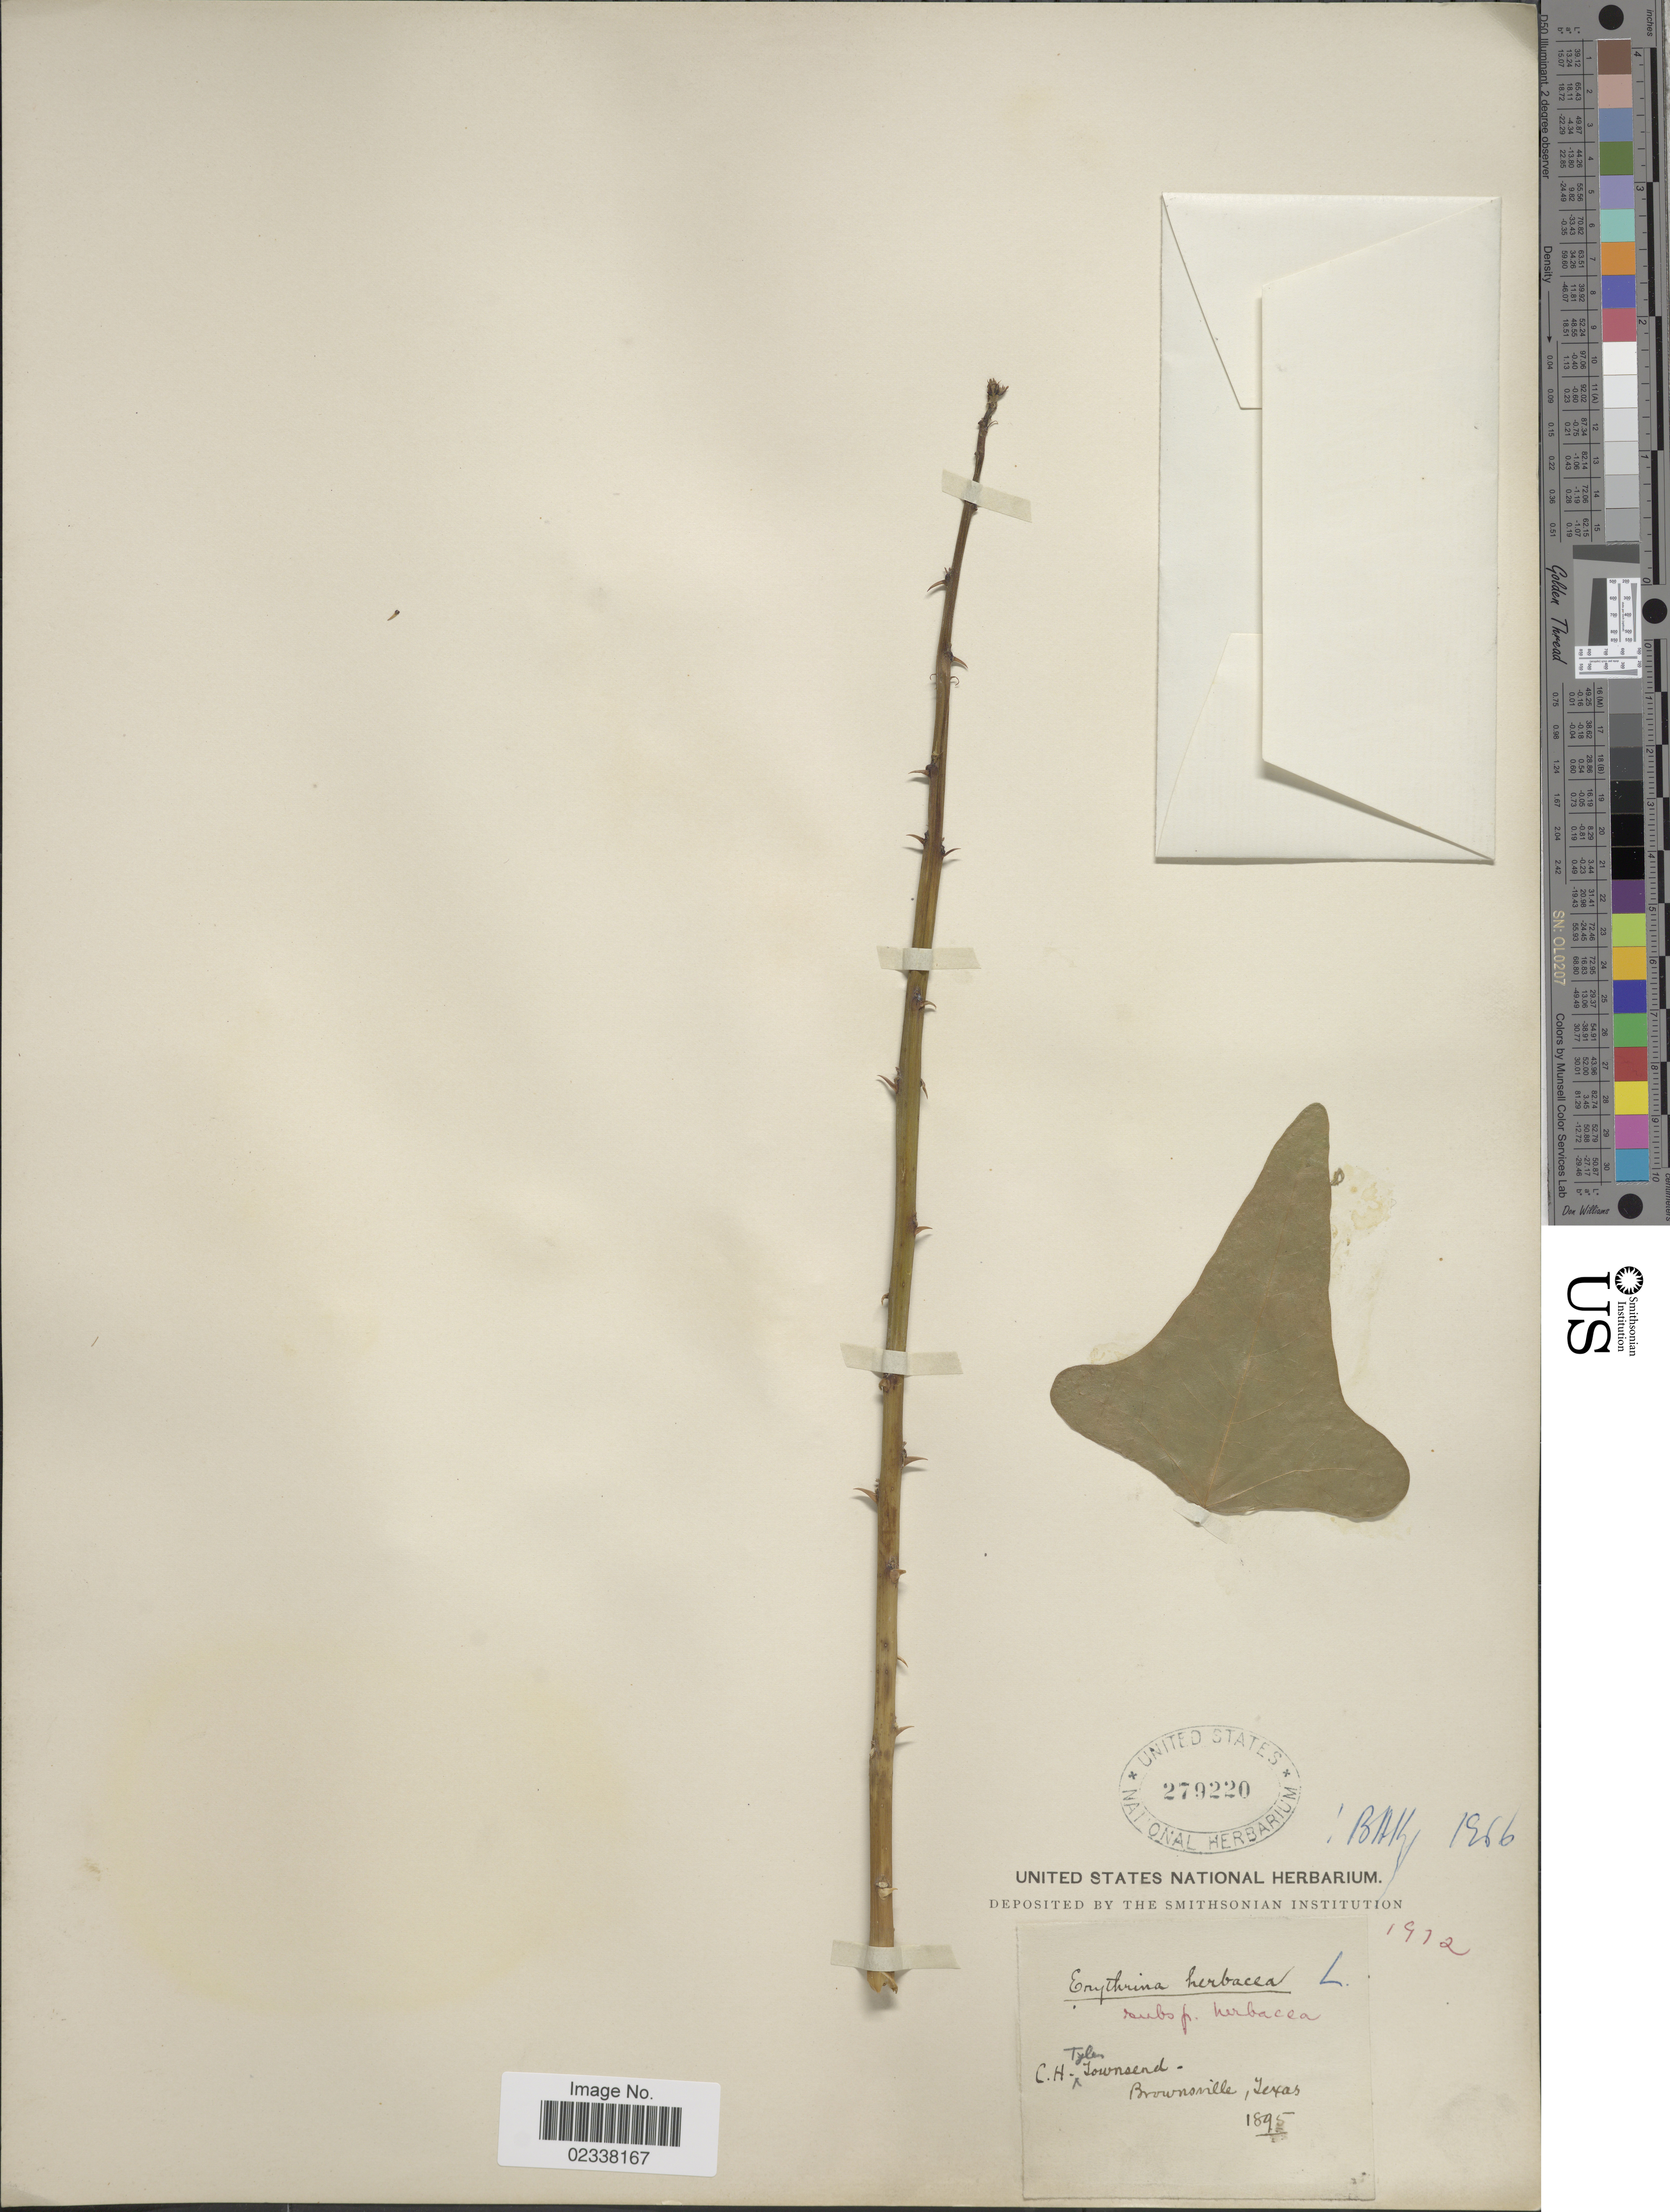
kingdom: Plantae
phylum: Tracheophyta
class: Magnoliopsida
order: Fabales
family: Fabaceae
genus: Erythrina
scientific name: Erythrina herbacea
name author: L.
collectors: C. H. T. Townsend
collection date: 1895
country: United States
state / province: Texas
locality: Brownsville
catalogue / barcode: US 279220